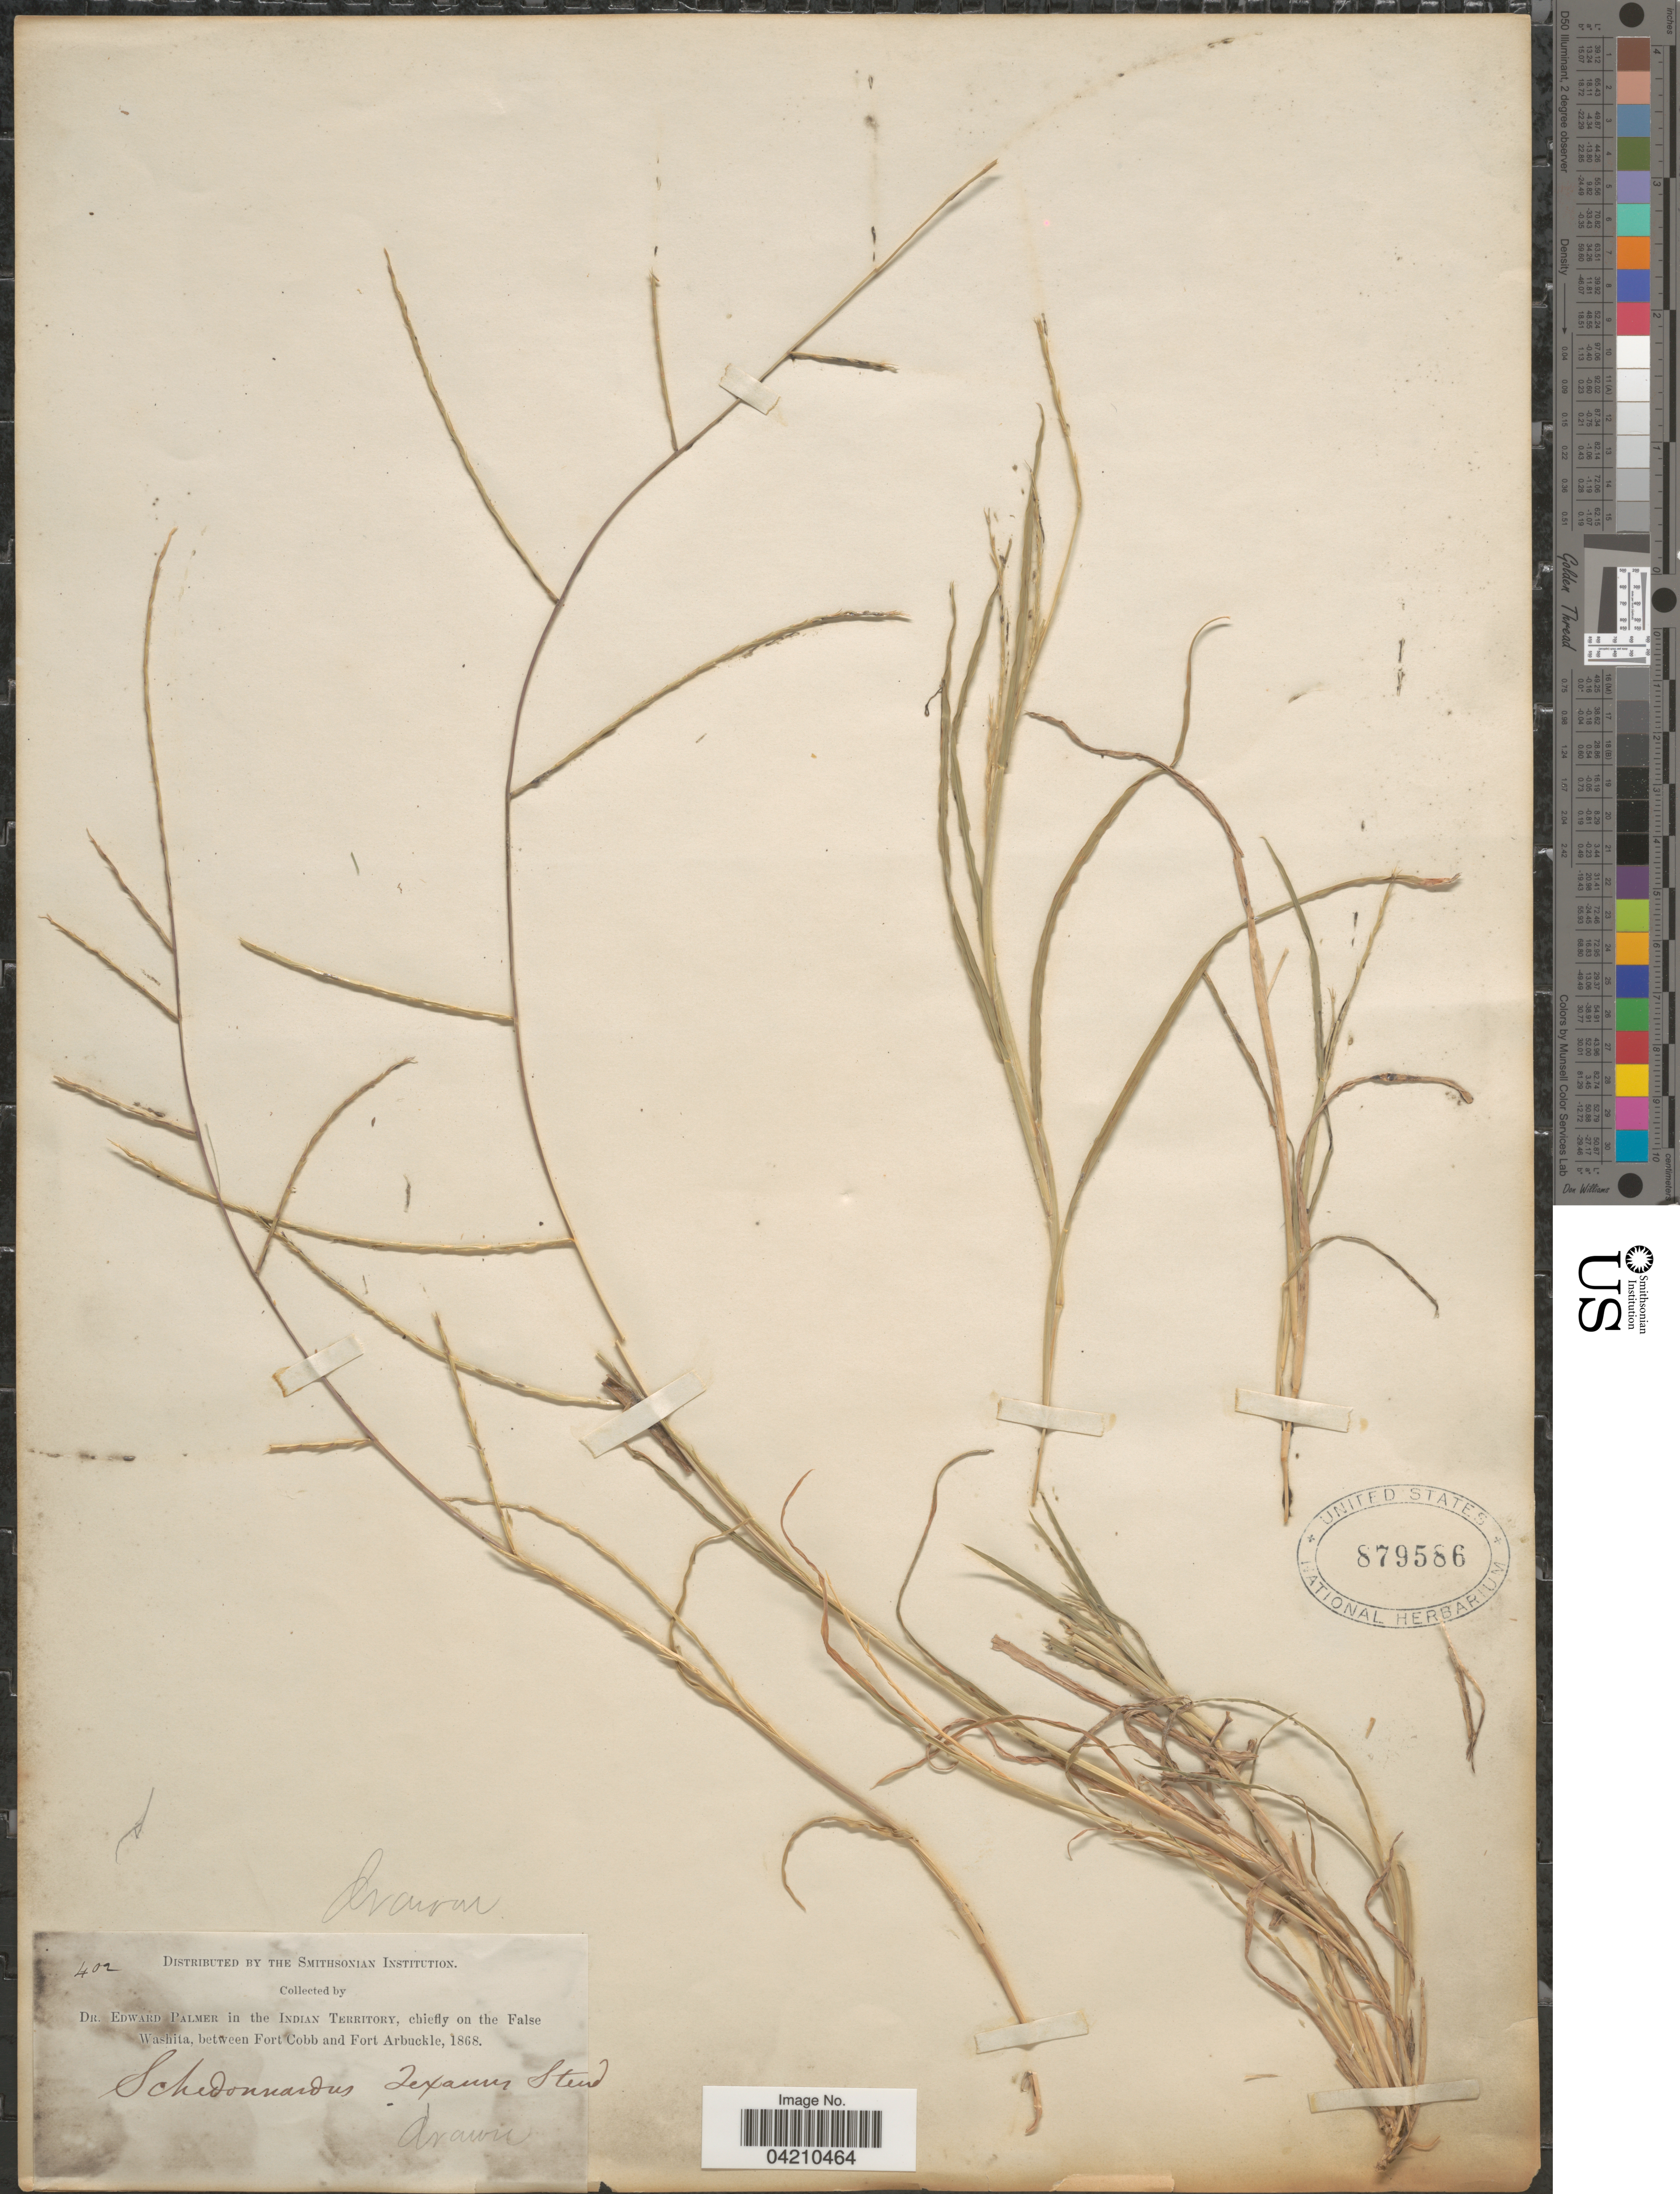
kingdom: Plantae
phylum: Tracheophyta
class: Liliopsida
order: Poales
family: Poaceae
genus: Muhlenbergia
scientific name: Muhlenbergia paniculata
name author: (Nutt.) Columbus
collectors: E. Palmer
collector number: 402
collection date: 1868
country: United States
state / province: Oklahoma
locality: Indian Territory, chiefly on the False Washita, between Fort Cobb and Fort Arbuckle.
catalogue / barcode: US 879586